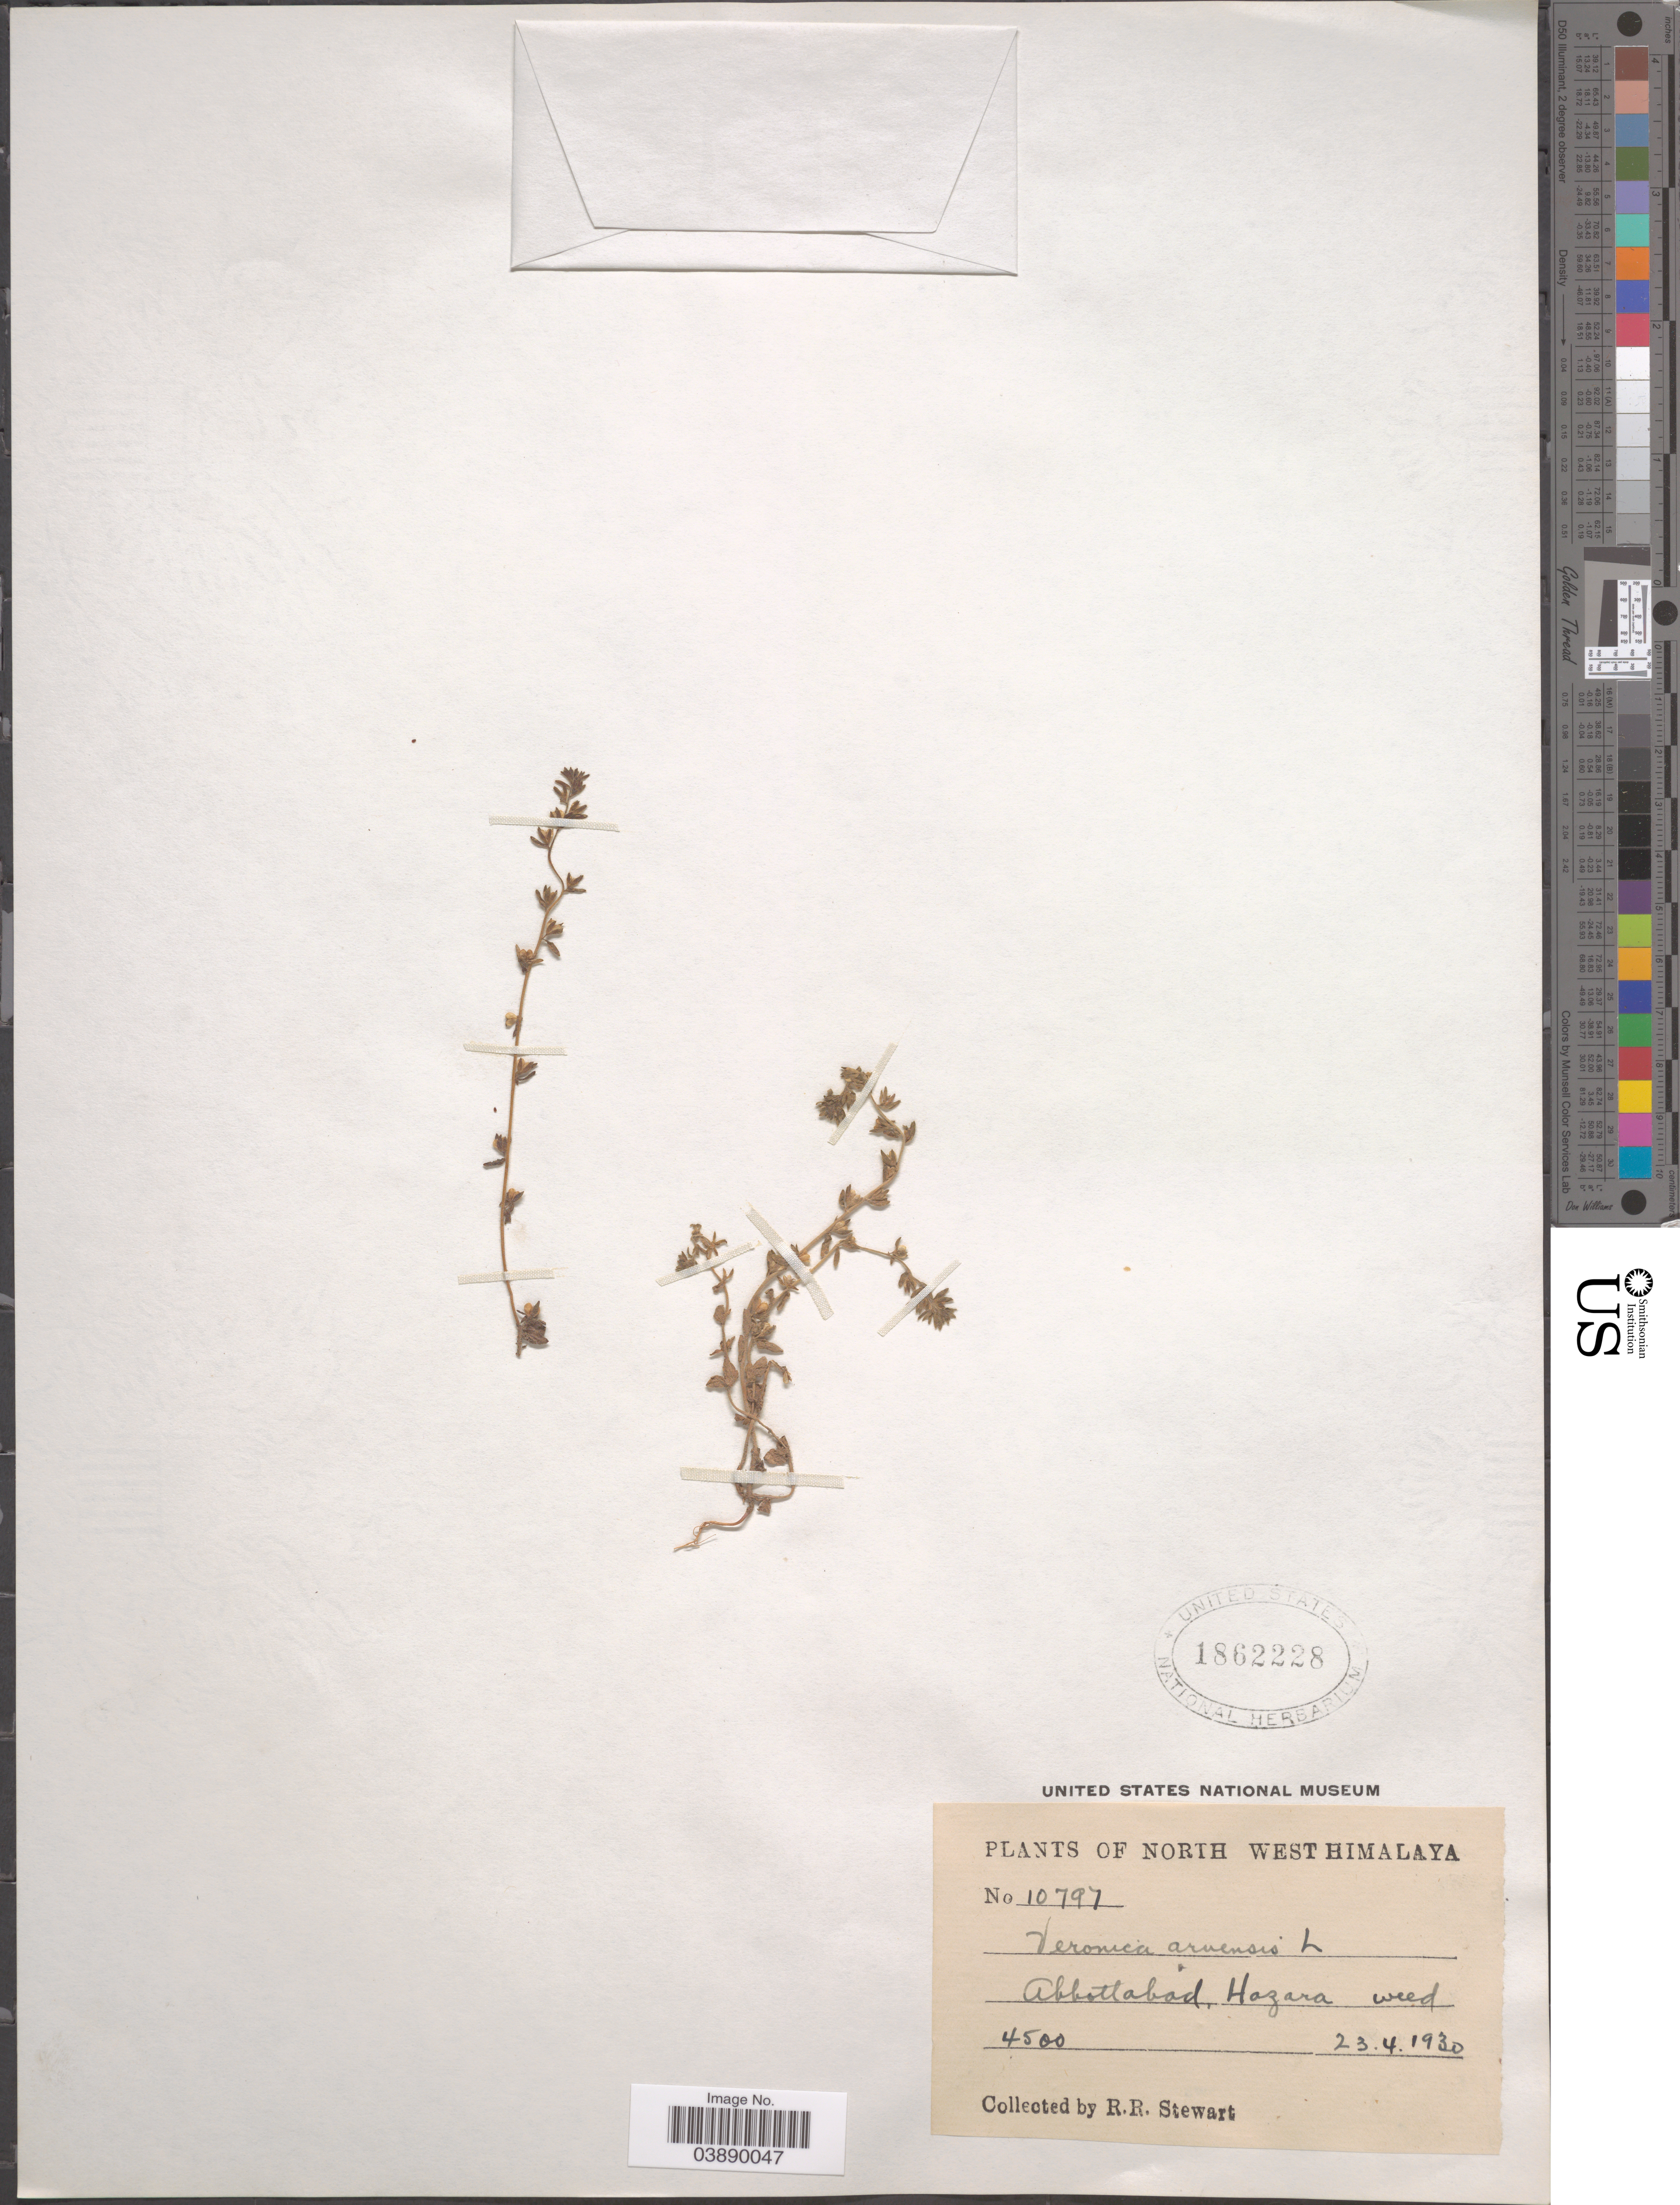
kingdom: Plantae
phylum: Tracheophyta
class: Magnoliopsida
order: Lamiales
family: Plantaginaceae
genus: Veronica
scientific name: Veronica arvensis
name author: L.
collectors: R. Stewart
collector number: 10797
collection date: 1930-04-23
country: Pakistan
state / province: Khyber Pakhtunkhwa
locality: North West Himalaya. Abbottabad, Hazara.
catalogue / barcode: US 1862228